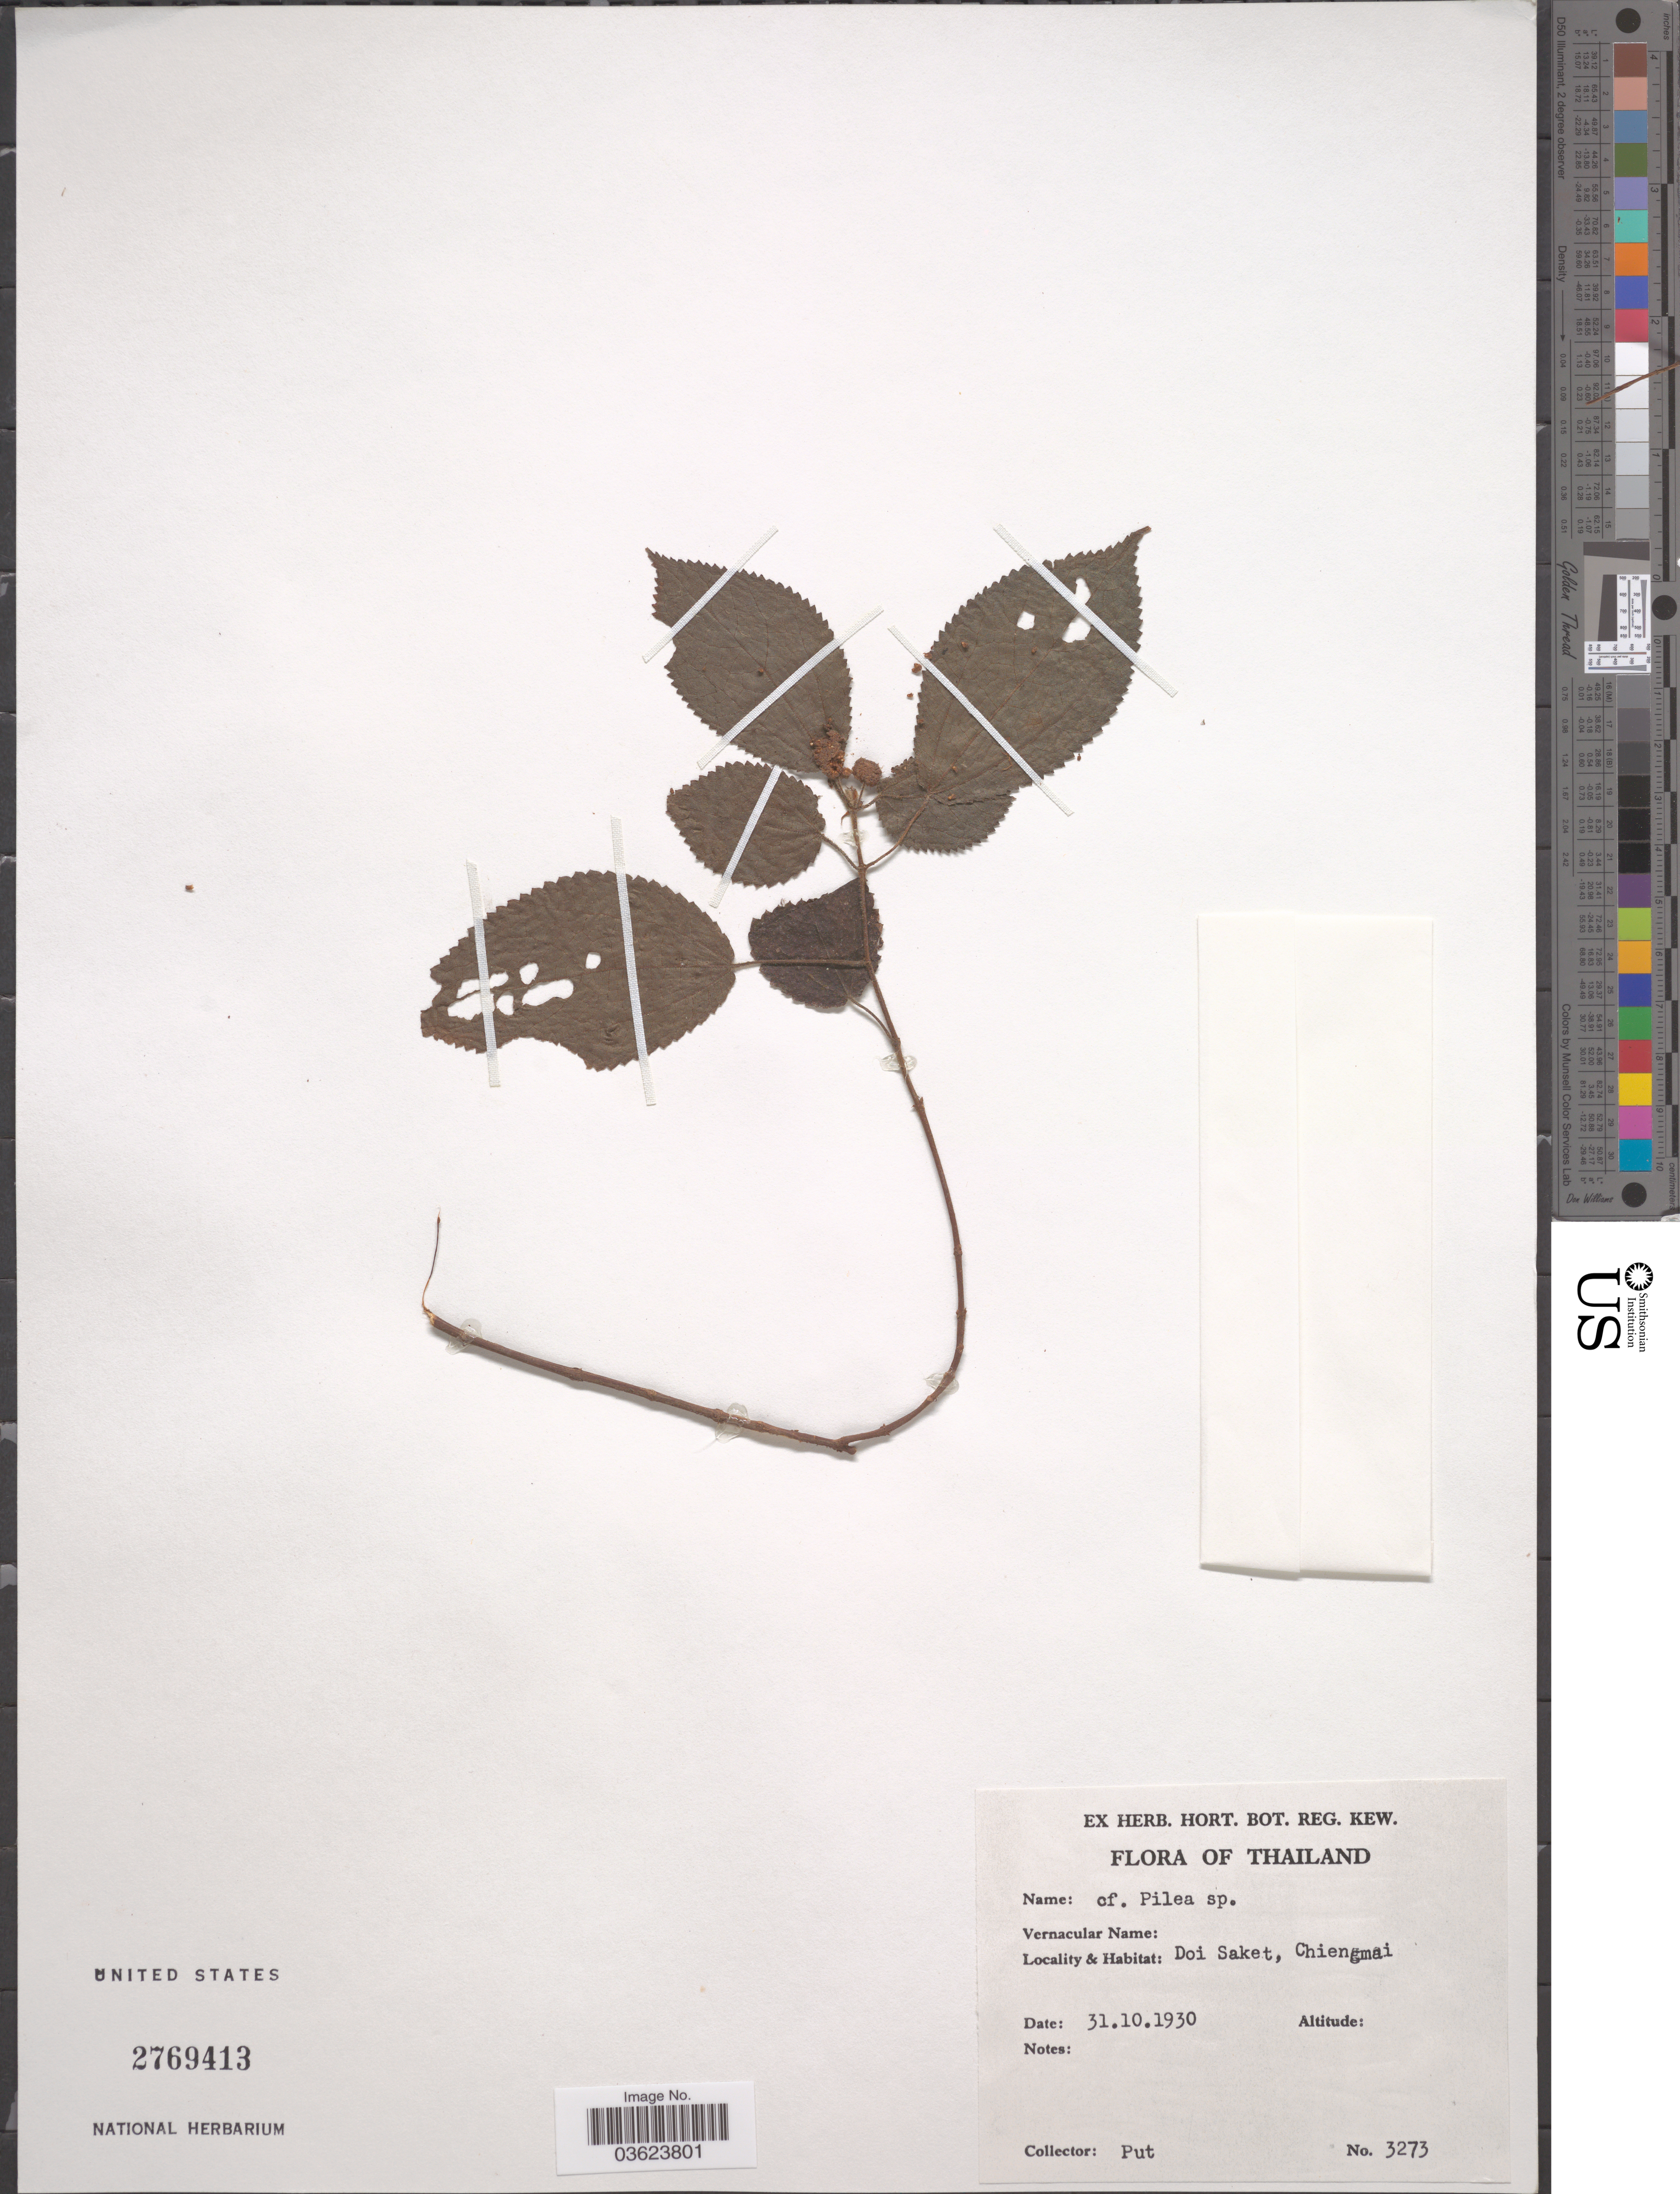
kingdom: Plantae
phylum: Tracheophyta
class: Magnoliopsida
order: Rosales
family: Urticaceae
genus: Pilea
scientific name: Pilea sp.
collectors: -. Put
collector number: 3273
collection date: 1930-10-31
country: Thailand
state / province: Chiang Mai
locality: Doi Saket, Chiengmai.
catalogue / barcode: US 2769413